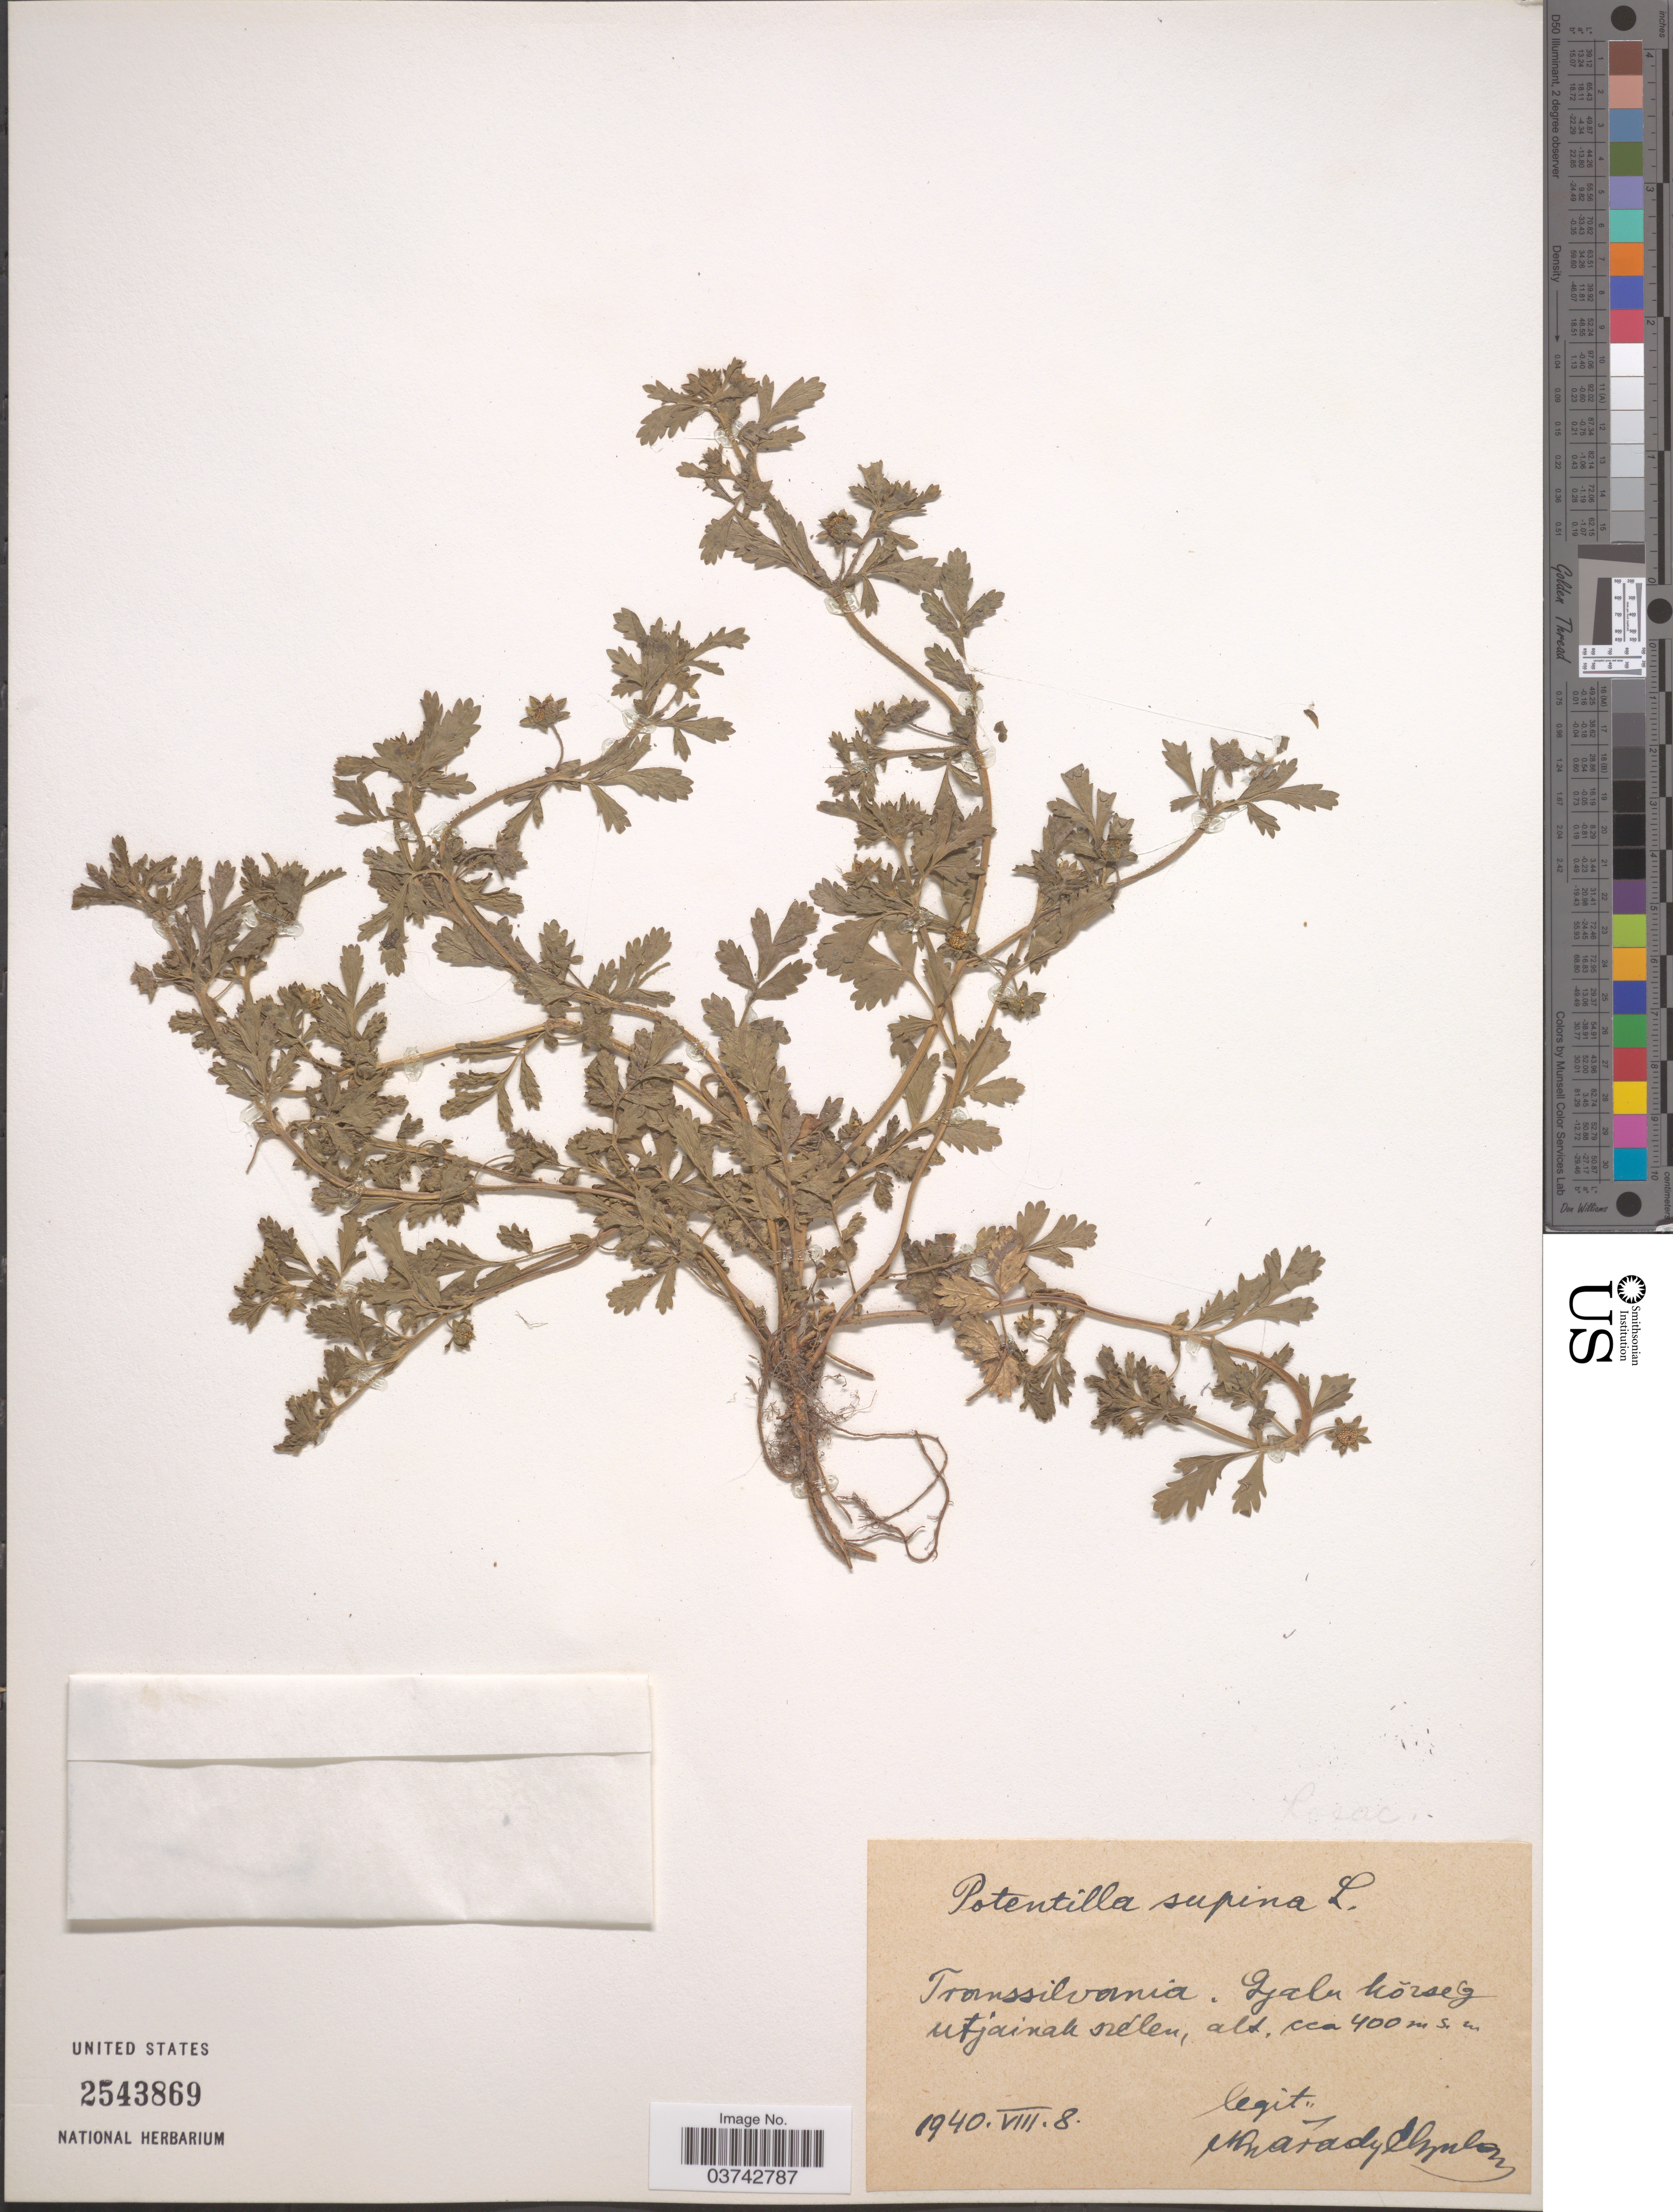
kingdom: Plantae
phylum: Tracheophyta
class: Magnoliopsida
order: Rosales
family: Rosaceae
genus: Potentilla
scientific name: Potentilla supina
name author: L.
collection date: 1940-08-08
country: Romania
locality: Transsilvania. Gjalu korseg utjainah nellen. [interpreted]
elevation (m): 400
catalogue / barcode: US 2543869